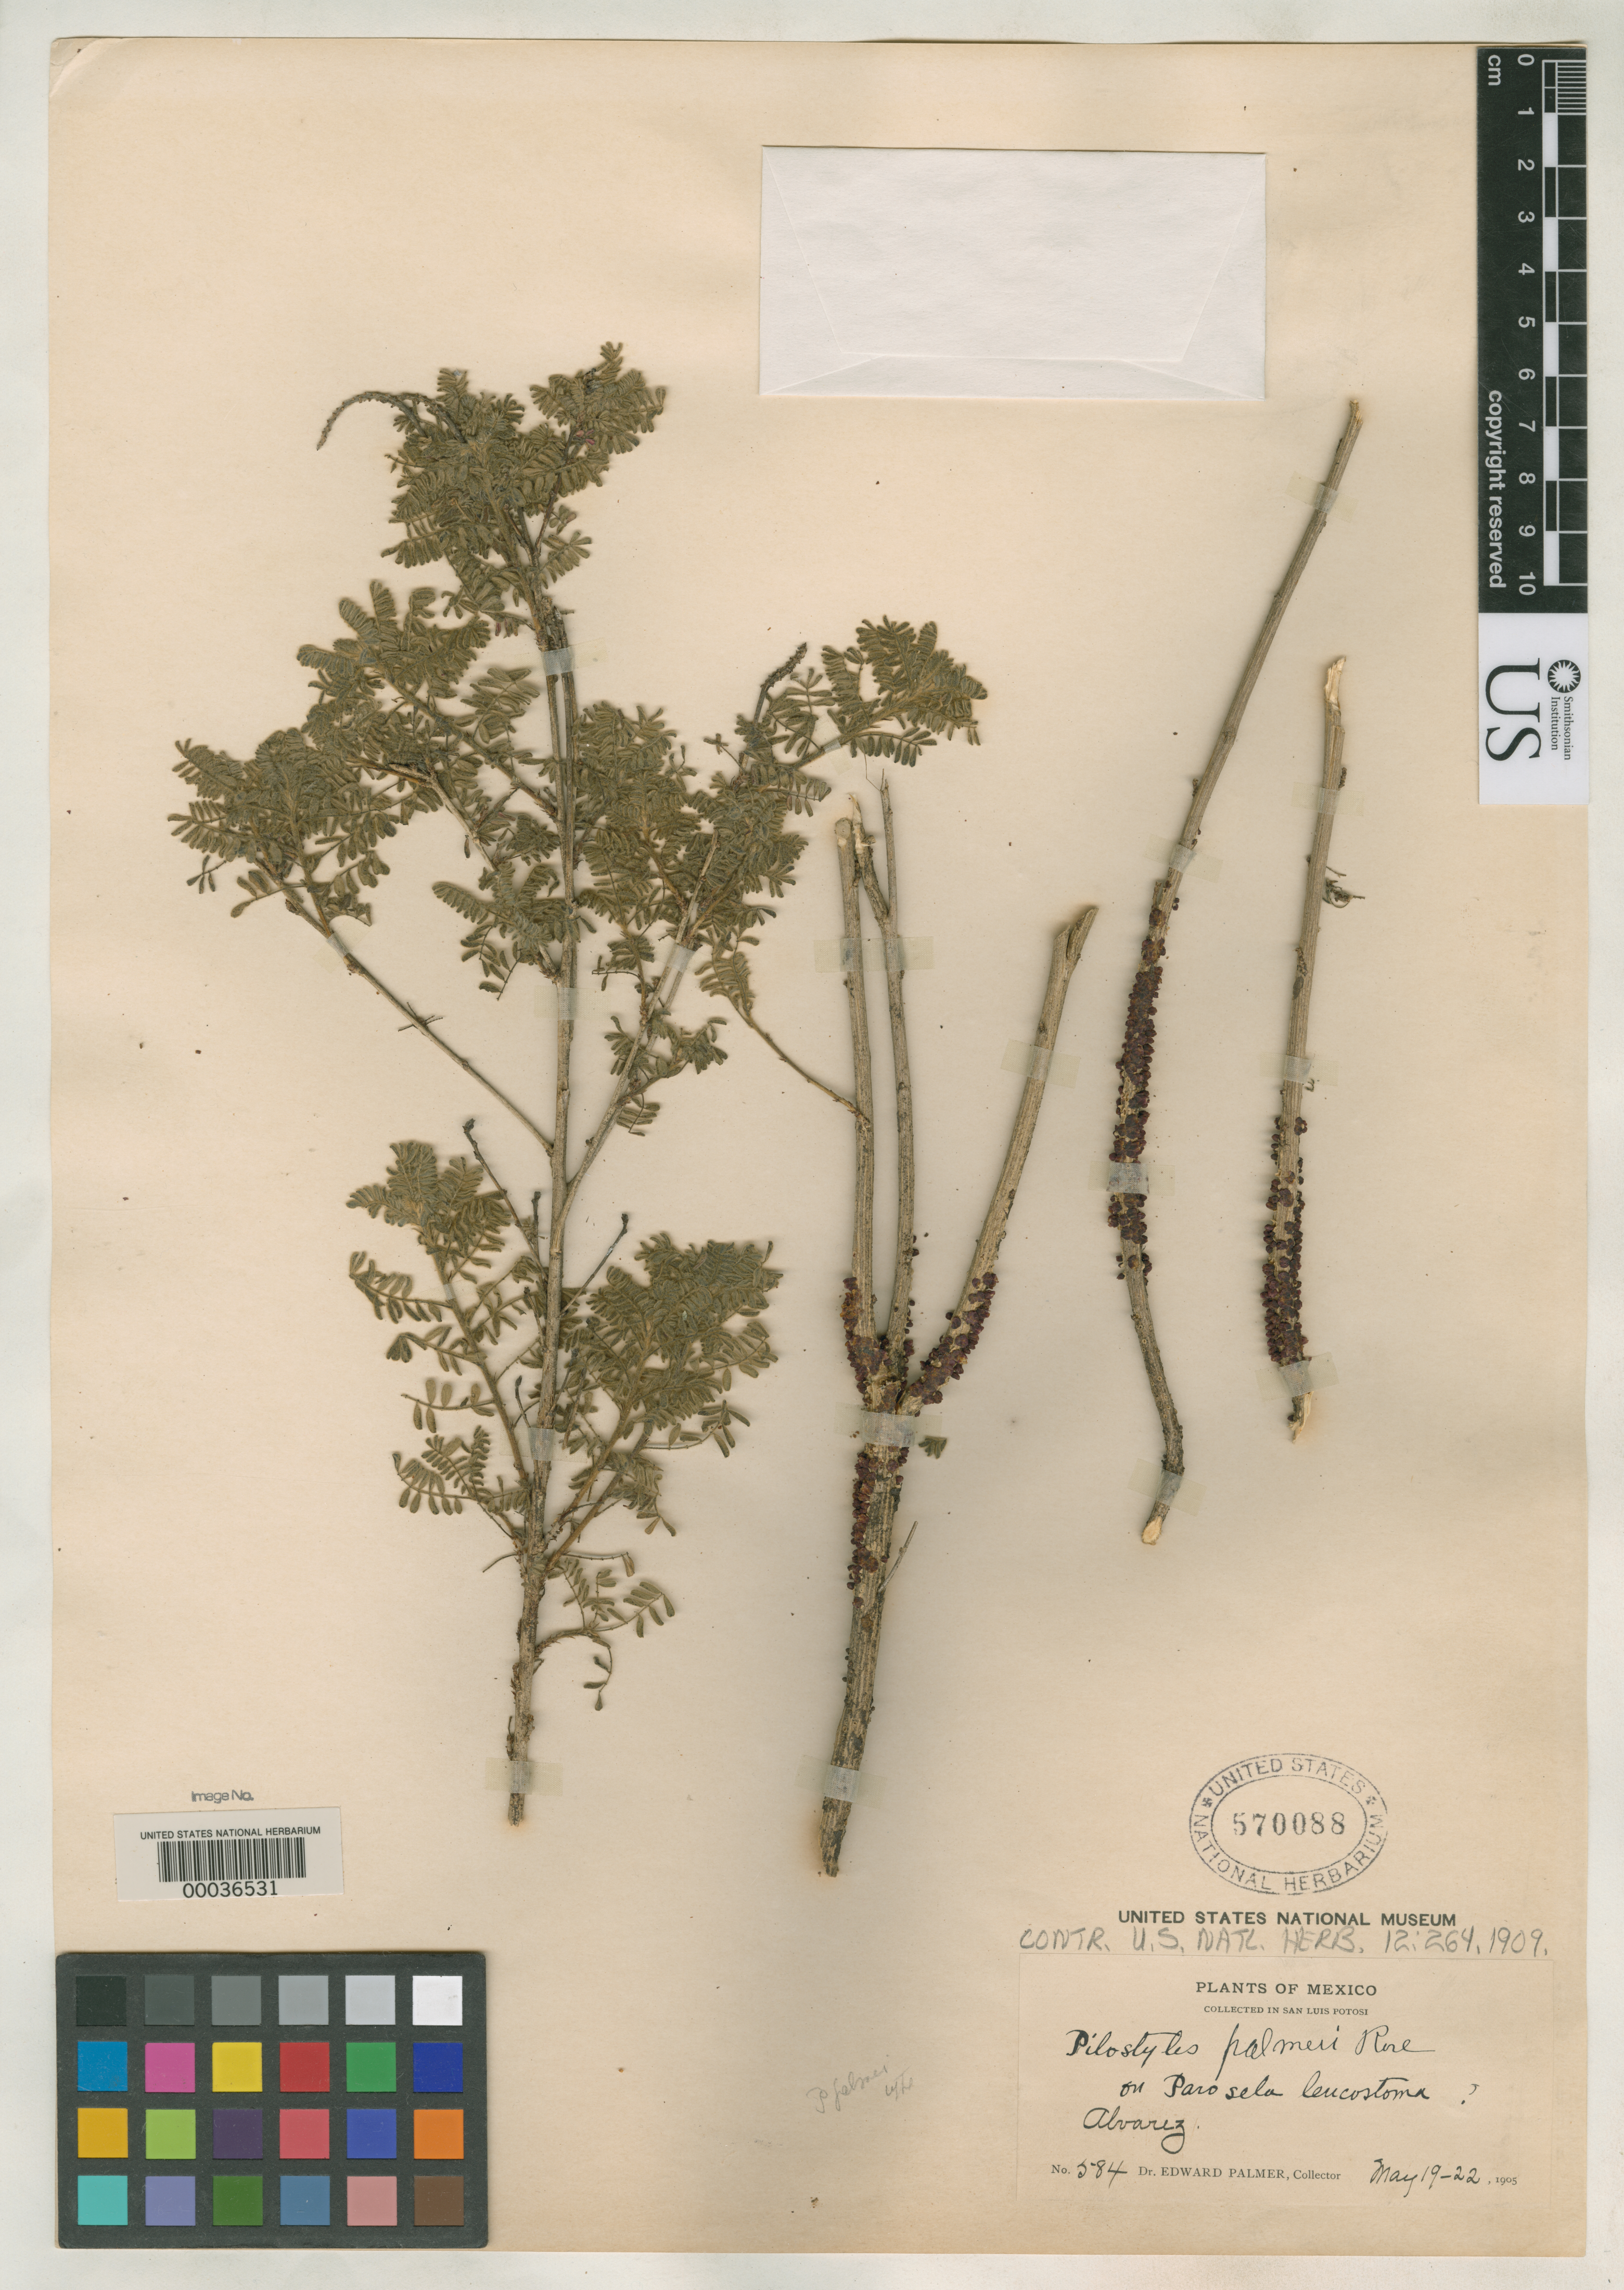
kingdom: Plantae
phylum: Tracheophyta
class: Magnoliopsida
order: Cucurbitales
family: Apodanthaceae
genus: Pilostyles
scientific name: Pilostyles palmeri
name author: Rose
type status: Holotype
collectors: E. Palmer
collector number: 584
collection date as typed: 19 May 1905 to 22 May 1905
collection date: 1905-05-19/1905-05-22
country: Mexico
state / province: San Luis Potosi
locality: Near Alvarez.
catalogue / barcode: US 570088